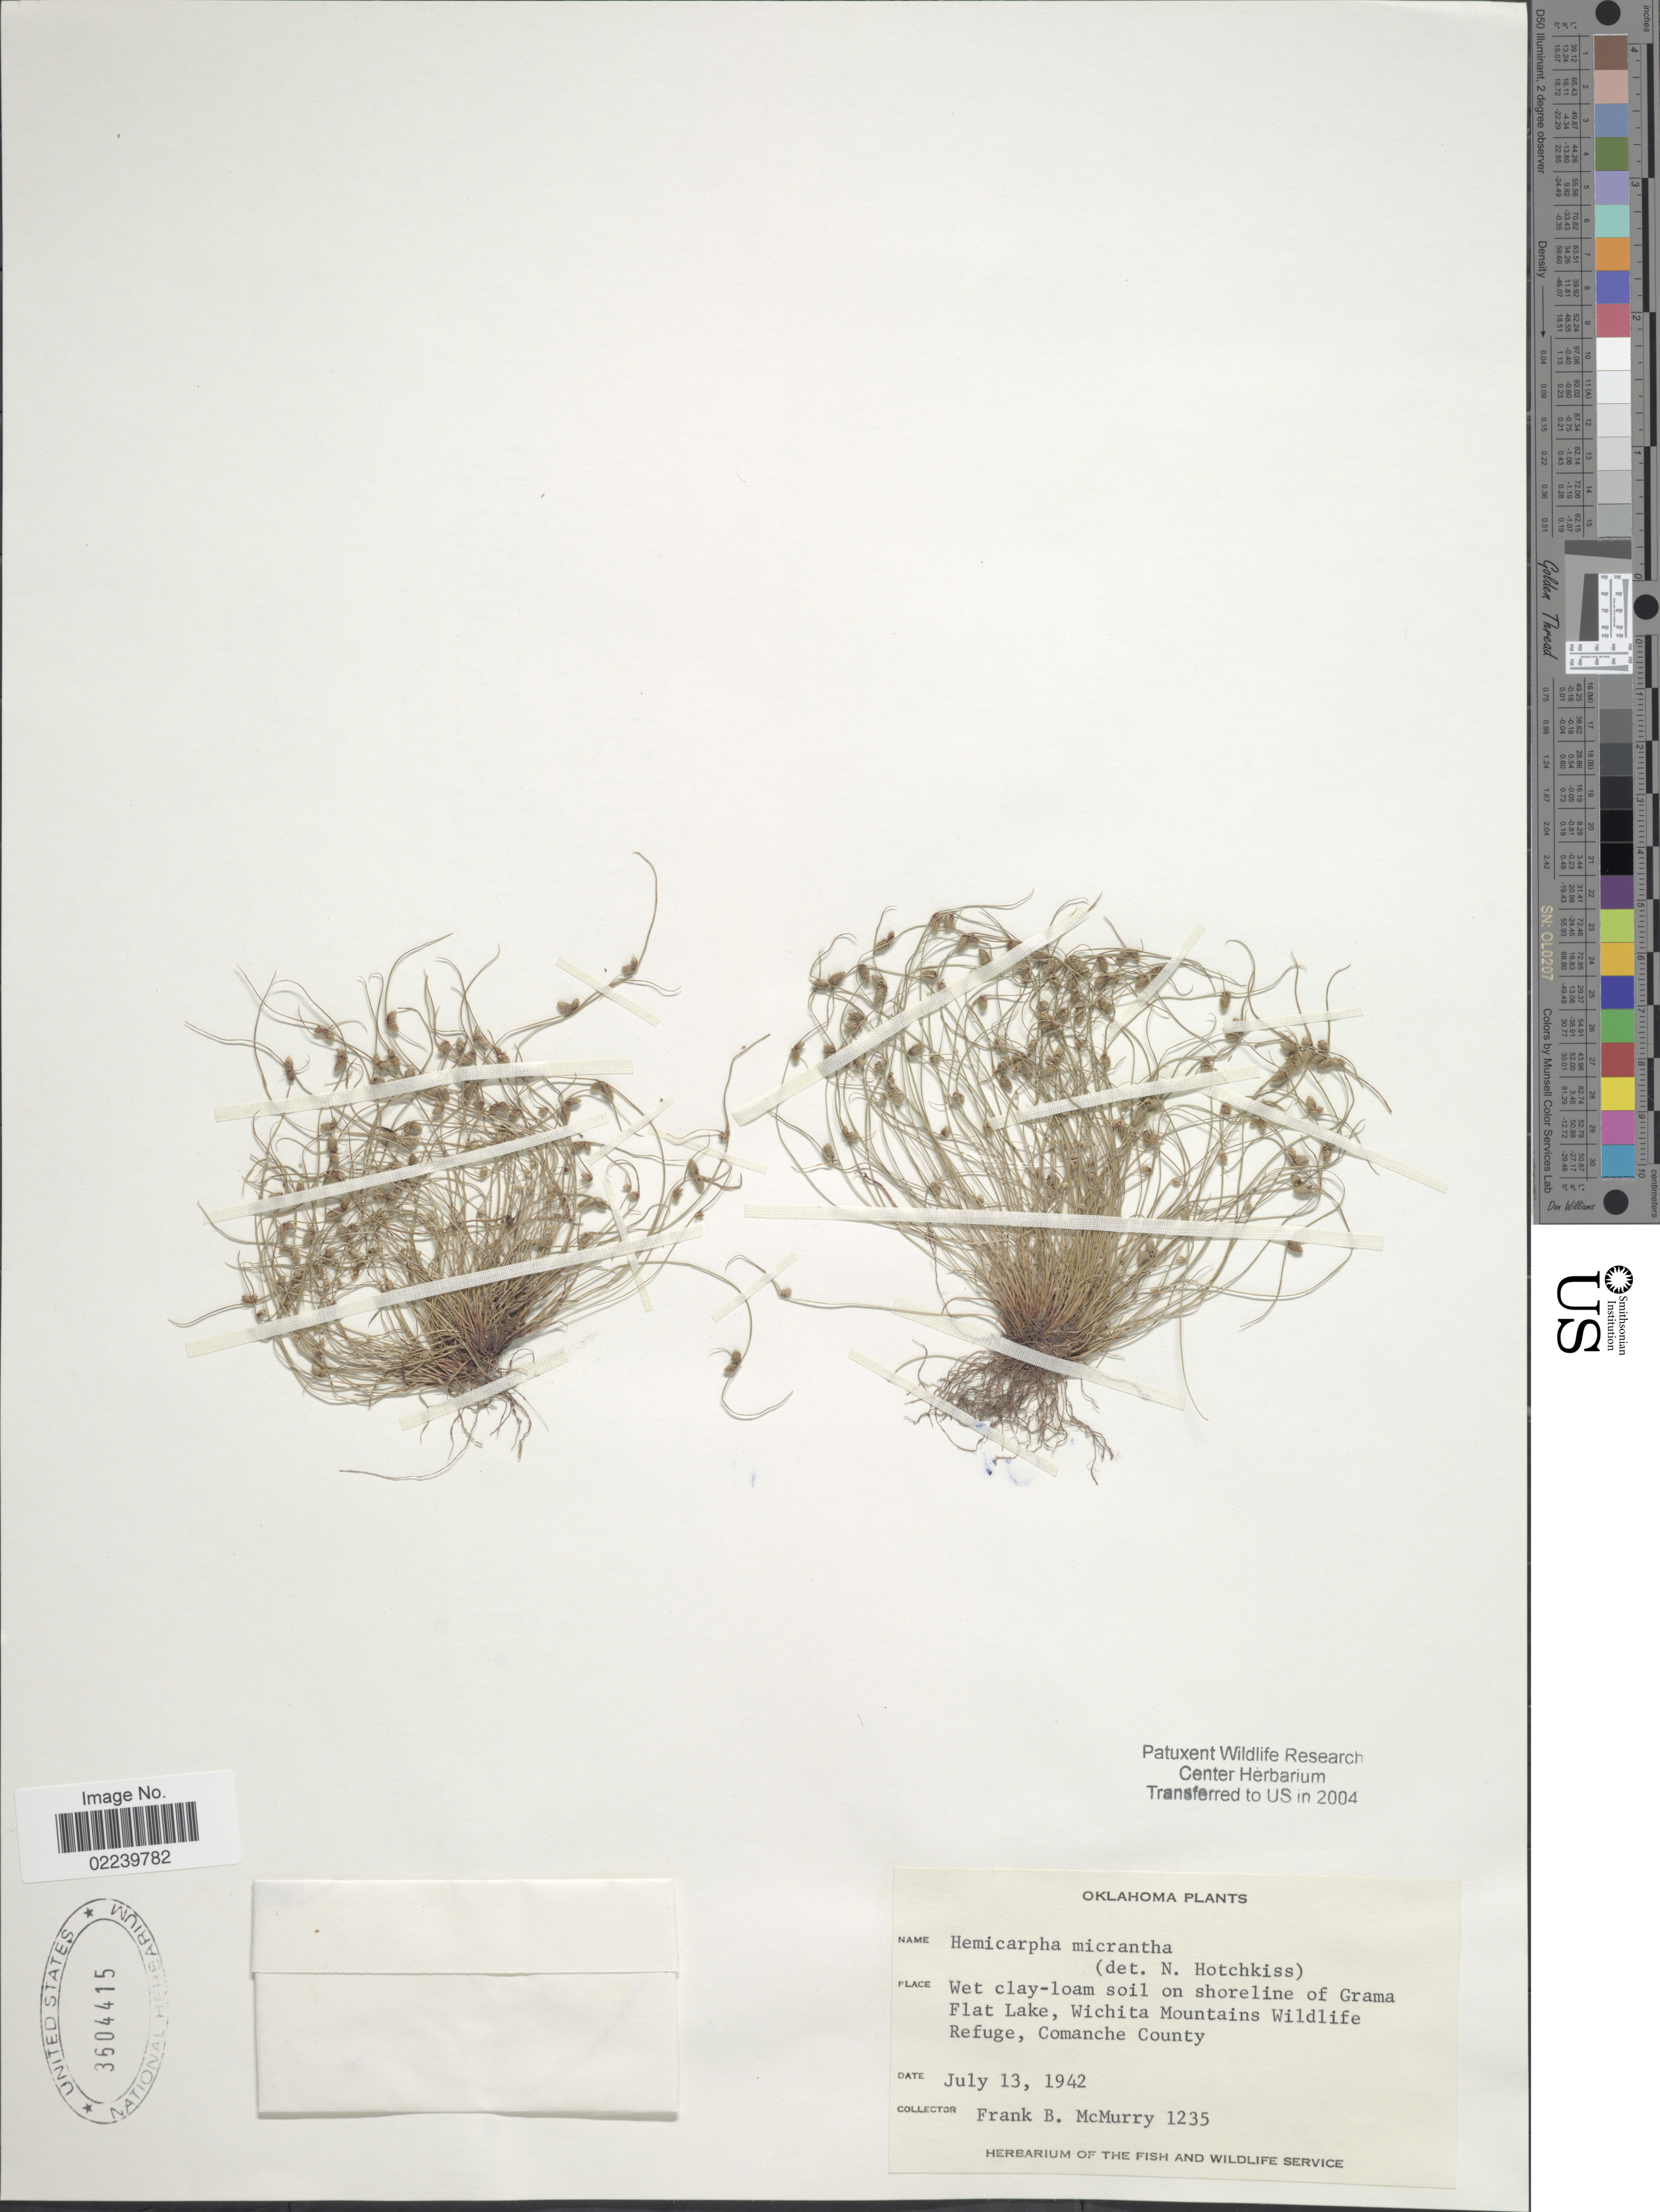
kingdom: Plantae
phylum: Tracheophyta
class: Liliopsida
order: Poales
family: Cyperaceae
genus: Cyperus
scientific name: Cyperus subsquarrosus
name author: (Muhl.) Bauters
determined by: Strong, M. T., (US), Smithsonian Institution - National Museum of Natural History (UNITED STATES)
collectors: F. B. McMurry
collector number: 1235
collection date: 1942-07-13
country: United States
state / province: Oklahoma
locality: Flat Lake, Wichita Mountains Wildlife Refuge, Comanche County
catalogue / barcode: US 3604415